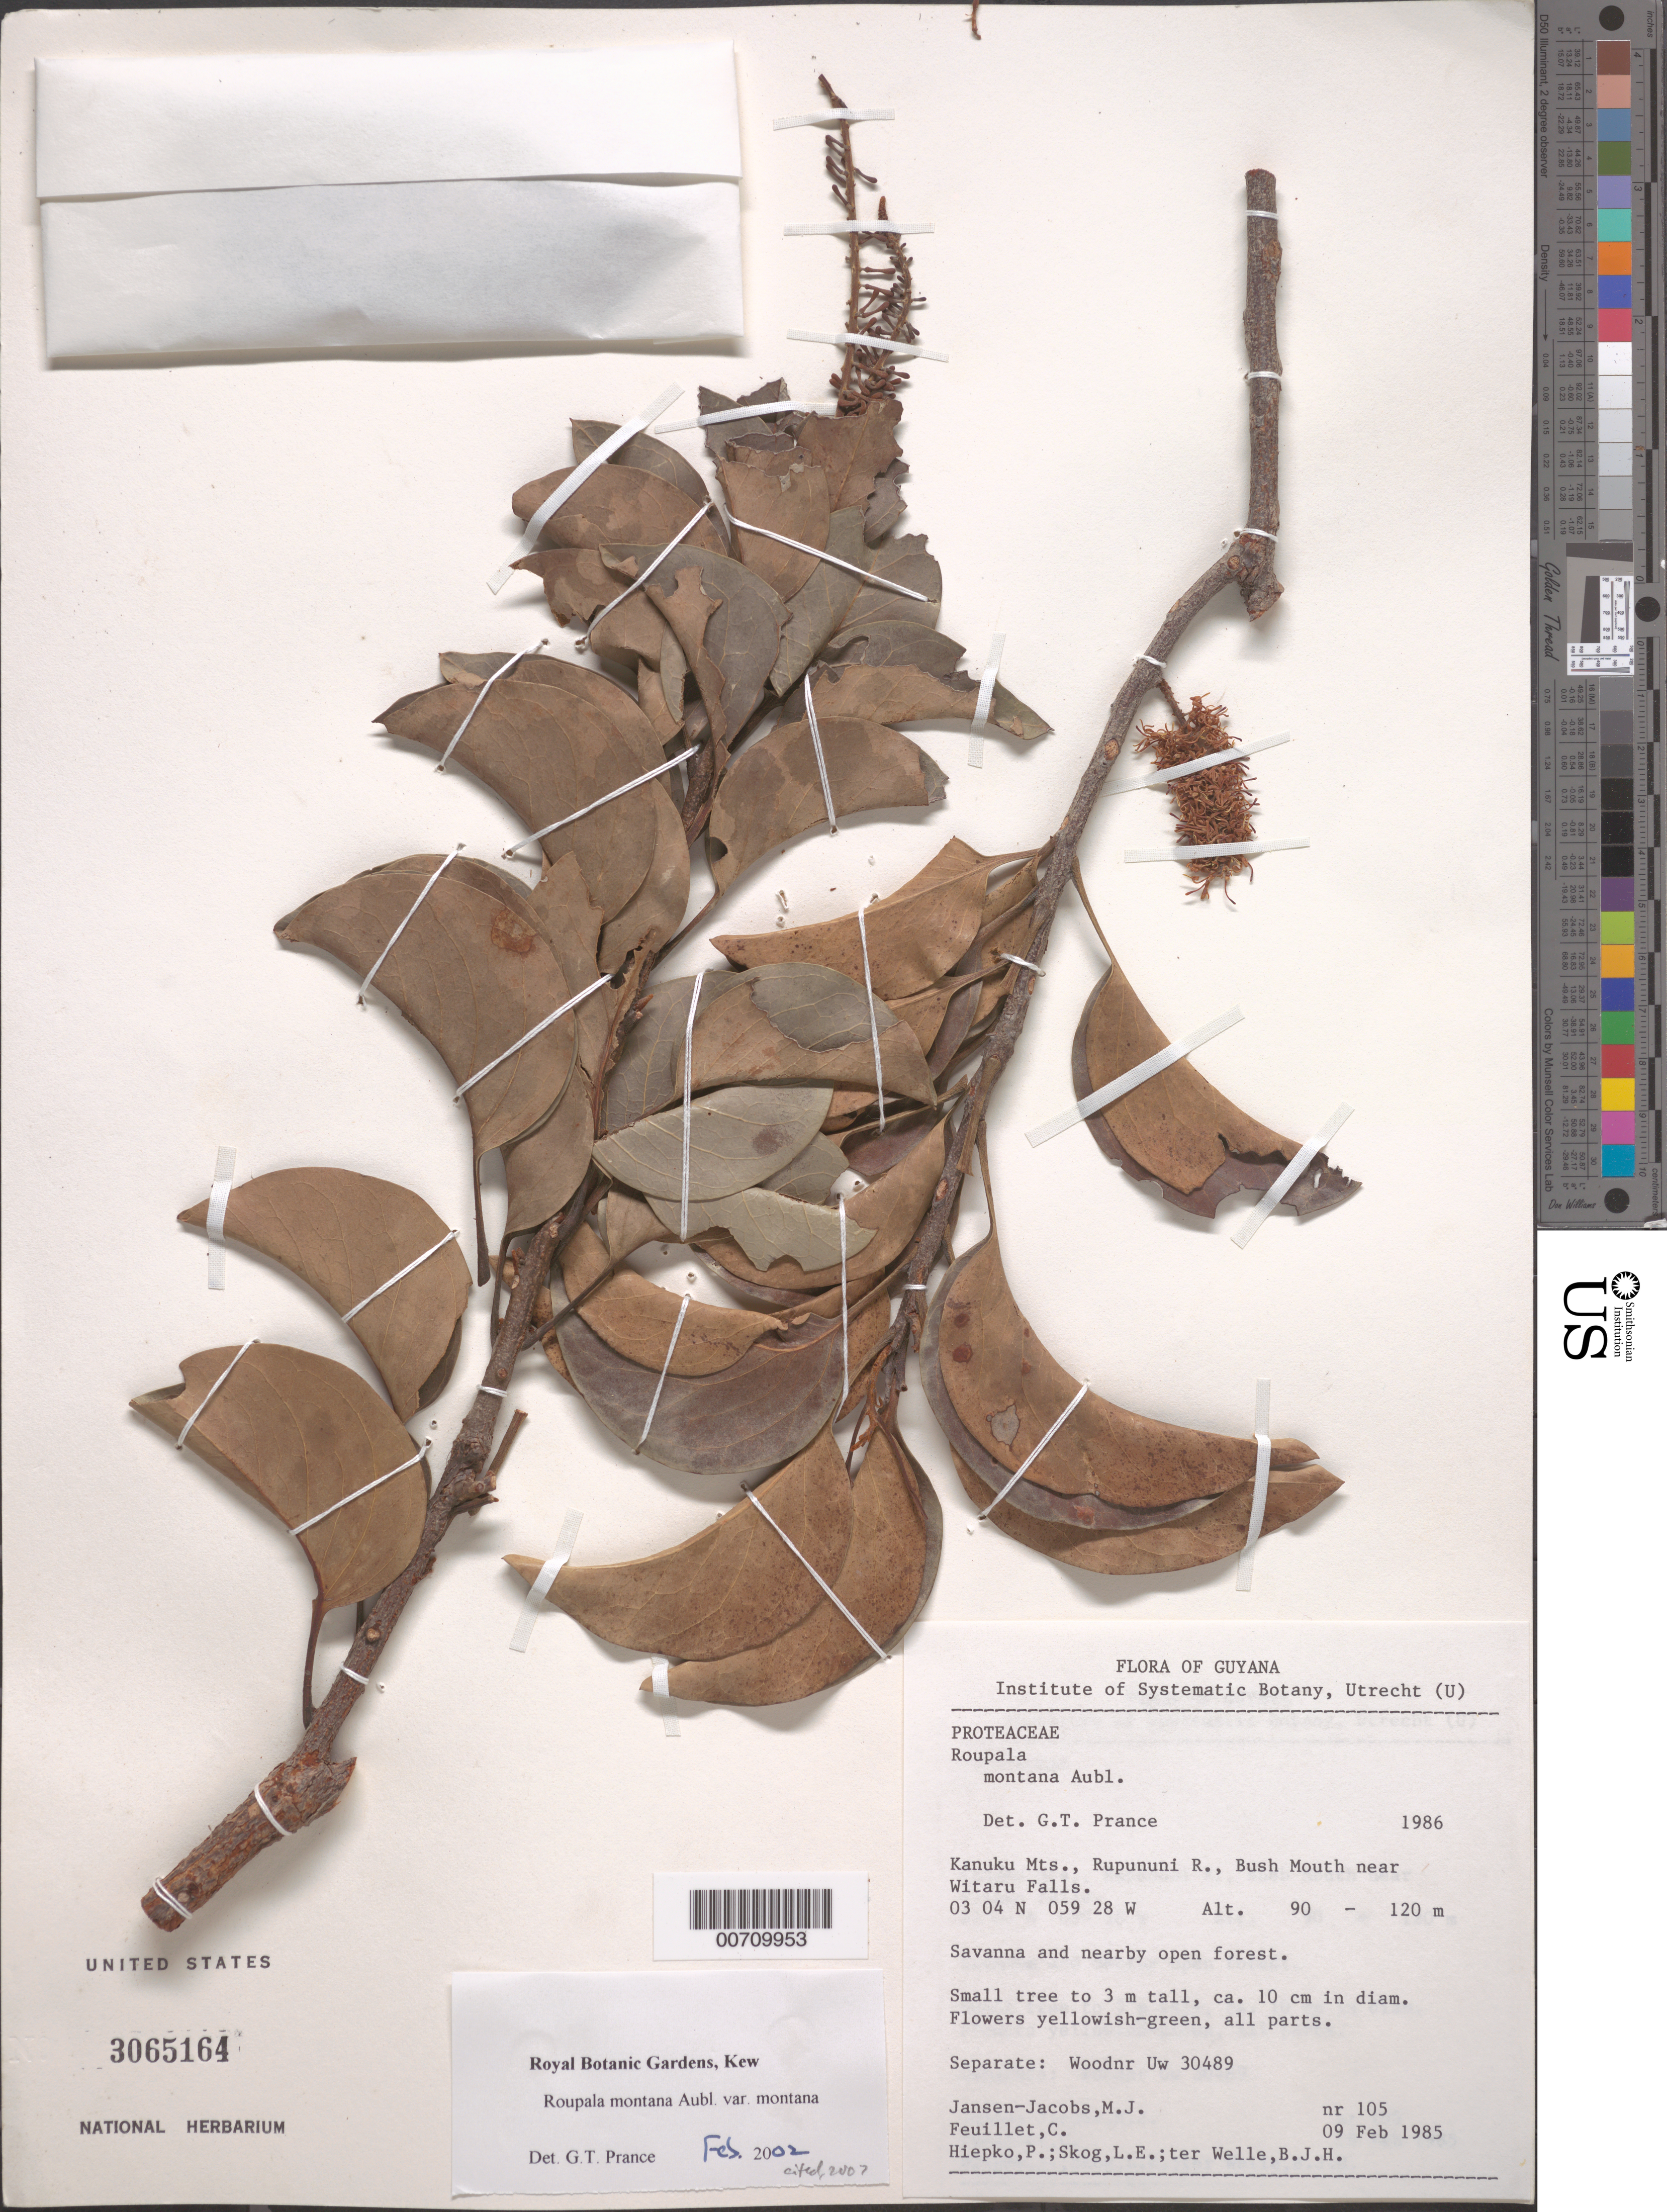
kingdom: Plantae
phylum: Tracheophyta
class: Magnoliopsida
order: Proteales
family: Proteaceae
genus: Roupala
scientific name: Roupala montana var. montana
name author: Aubl.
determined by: Prance, G. T.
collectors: M. J. Jansen-Jacobs, C. Feuillet, P. H. Hiepko, L. E. Skog & B. Welle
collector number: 105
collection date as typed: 9-Feb-85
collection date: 1985-02-09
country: Guyana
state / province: U. Takutu-U. Essequibo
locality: Kanuku Mts., Rupununi R., Bush Mouth near Witaru Falls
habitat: Savanna and nearby open forest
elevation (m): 90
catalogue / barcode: US 3065164